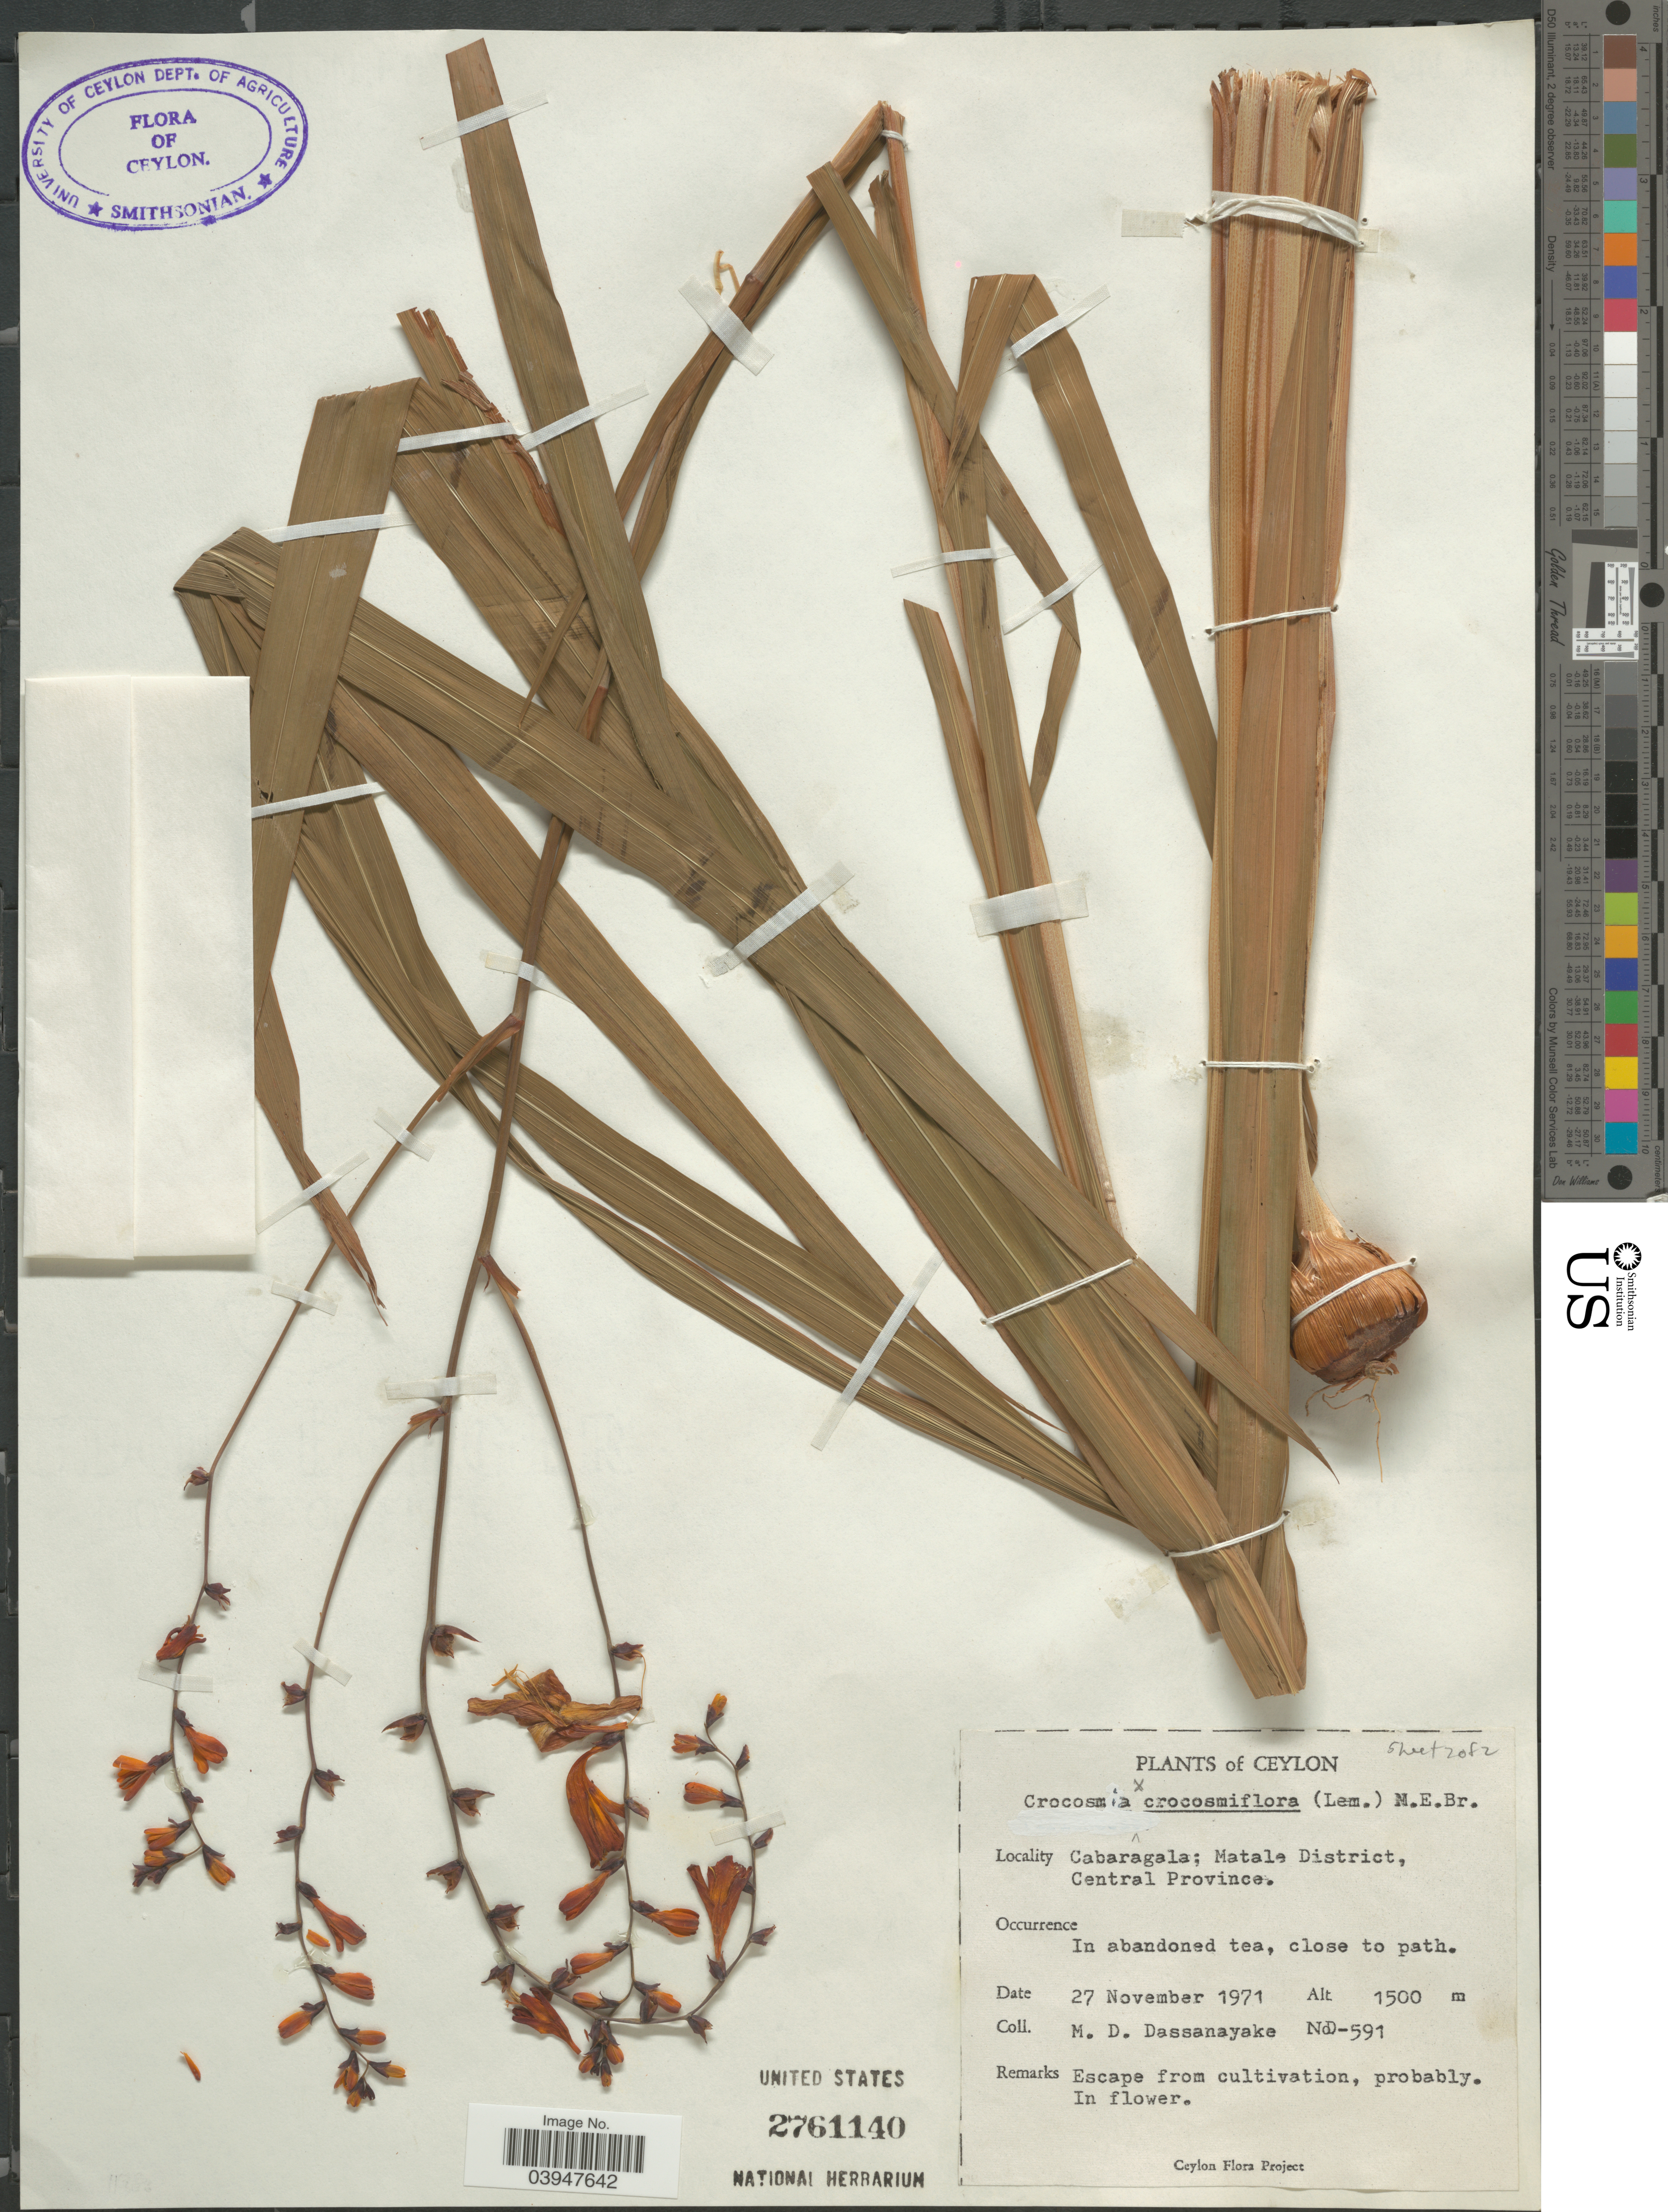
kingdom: Plantae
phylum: Tracheophyta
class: Liliopsida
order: Asparagales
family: Iridaceae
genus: Crocosmia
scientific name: Crocosmia x crocosmiiflora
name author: (Lemoine) N.E. Br.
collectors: M. D. Dassanayake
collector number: D-591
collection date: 1971-11-27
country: Sri Lanka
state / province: Central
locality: Ceylon. Cabaragala; Matale District.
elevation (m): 1500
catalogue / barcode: US 2761140